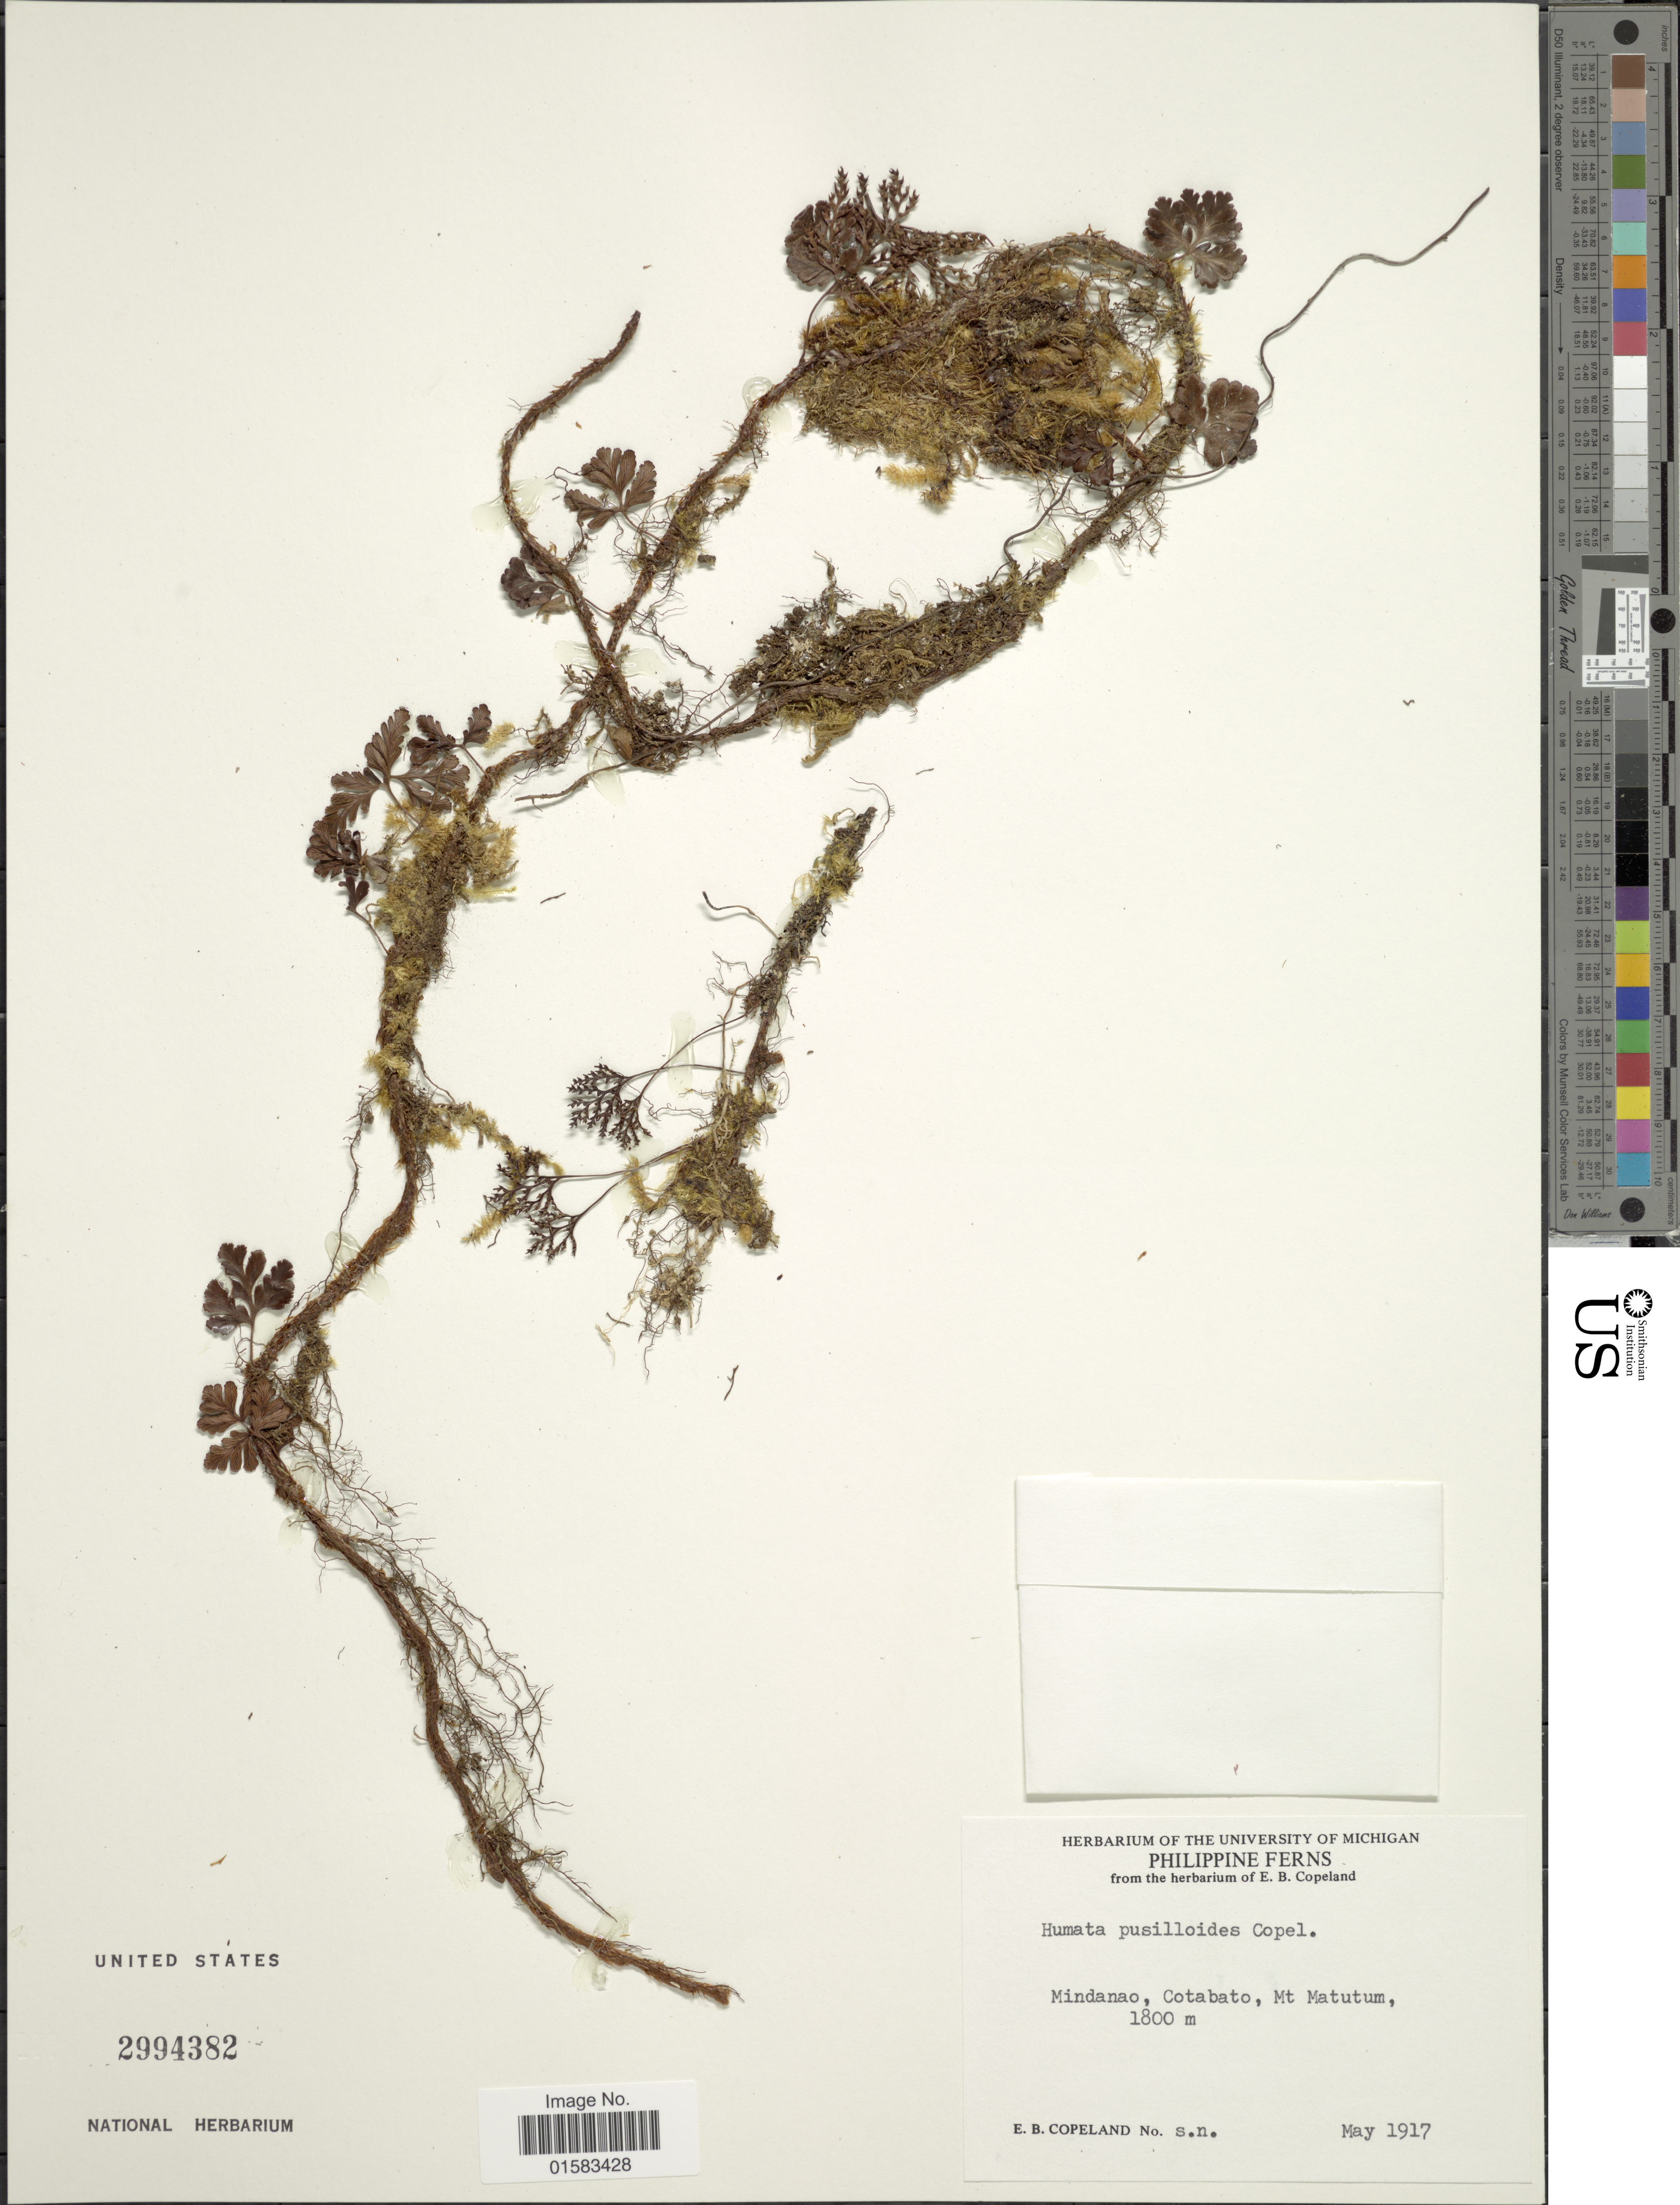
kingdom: Plantae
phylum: Tracheophyta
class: Polypodiopsida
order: Polypodiales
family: Davalliaceae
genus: Davallia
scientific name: Davallia repens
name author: (L. f.) Kuhn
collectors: E. B. Copeland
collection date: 1917-05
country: Philippines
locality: Mindanao, Cotabato, Mt. Matutum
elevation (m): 1800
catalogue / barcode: US 2994382